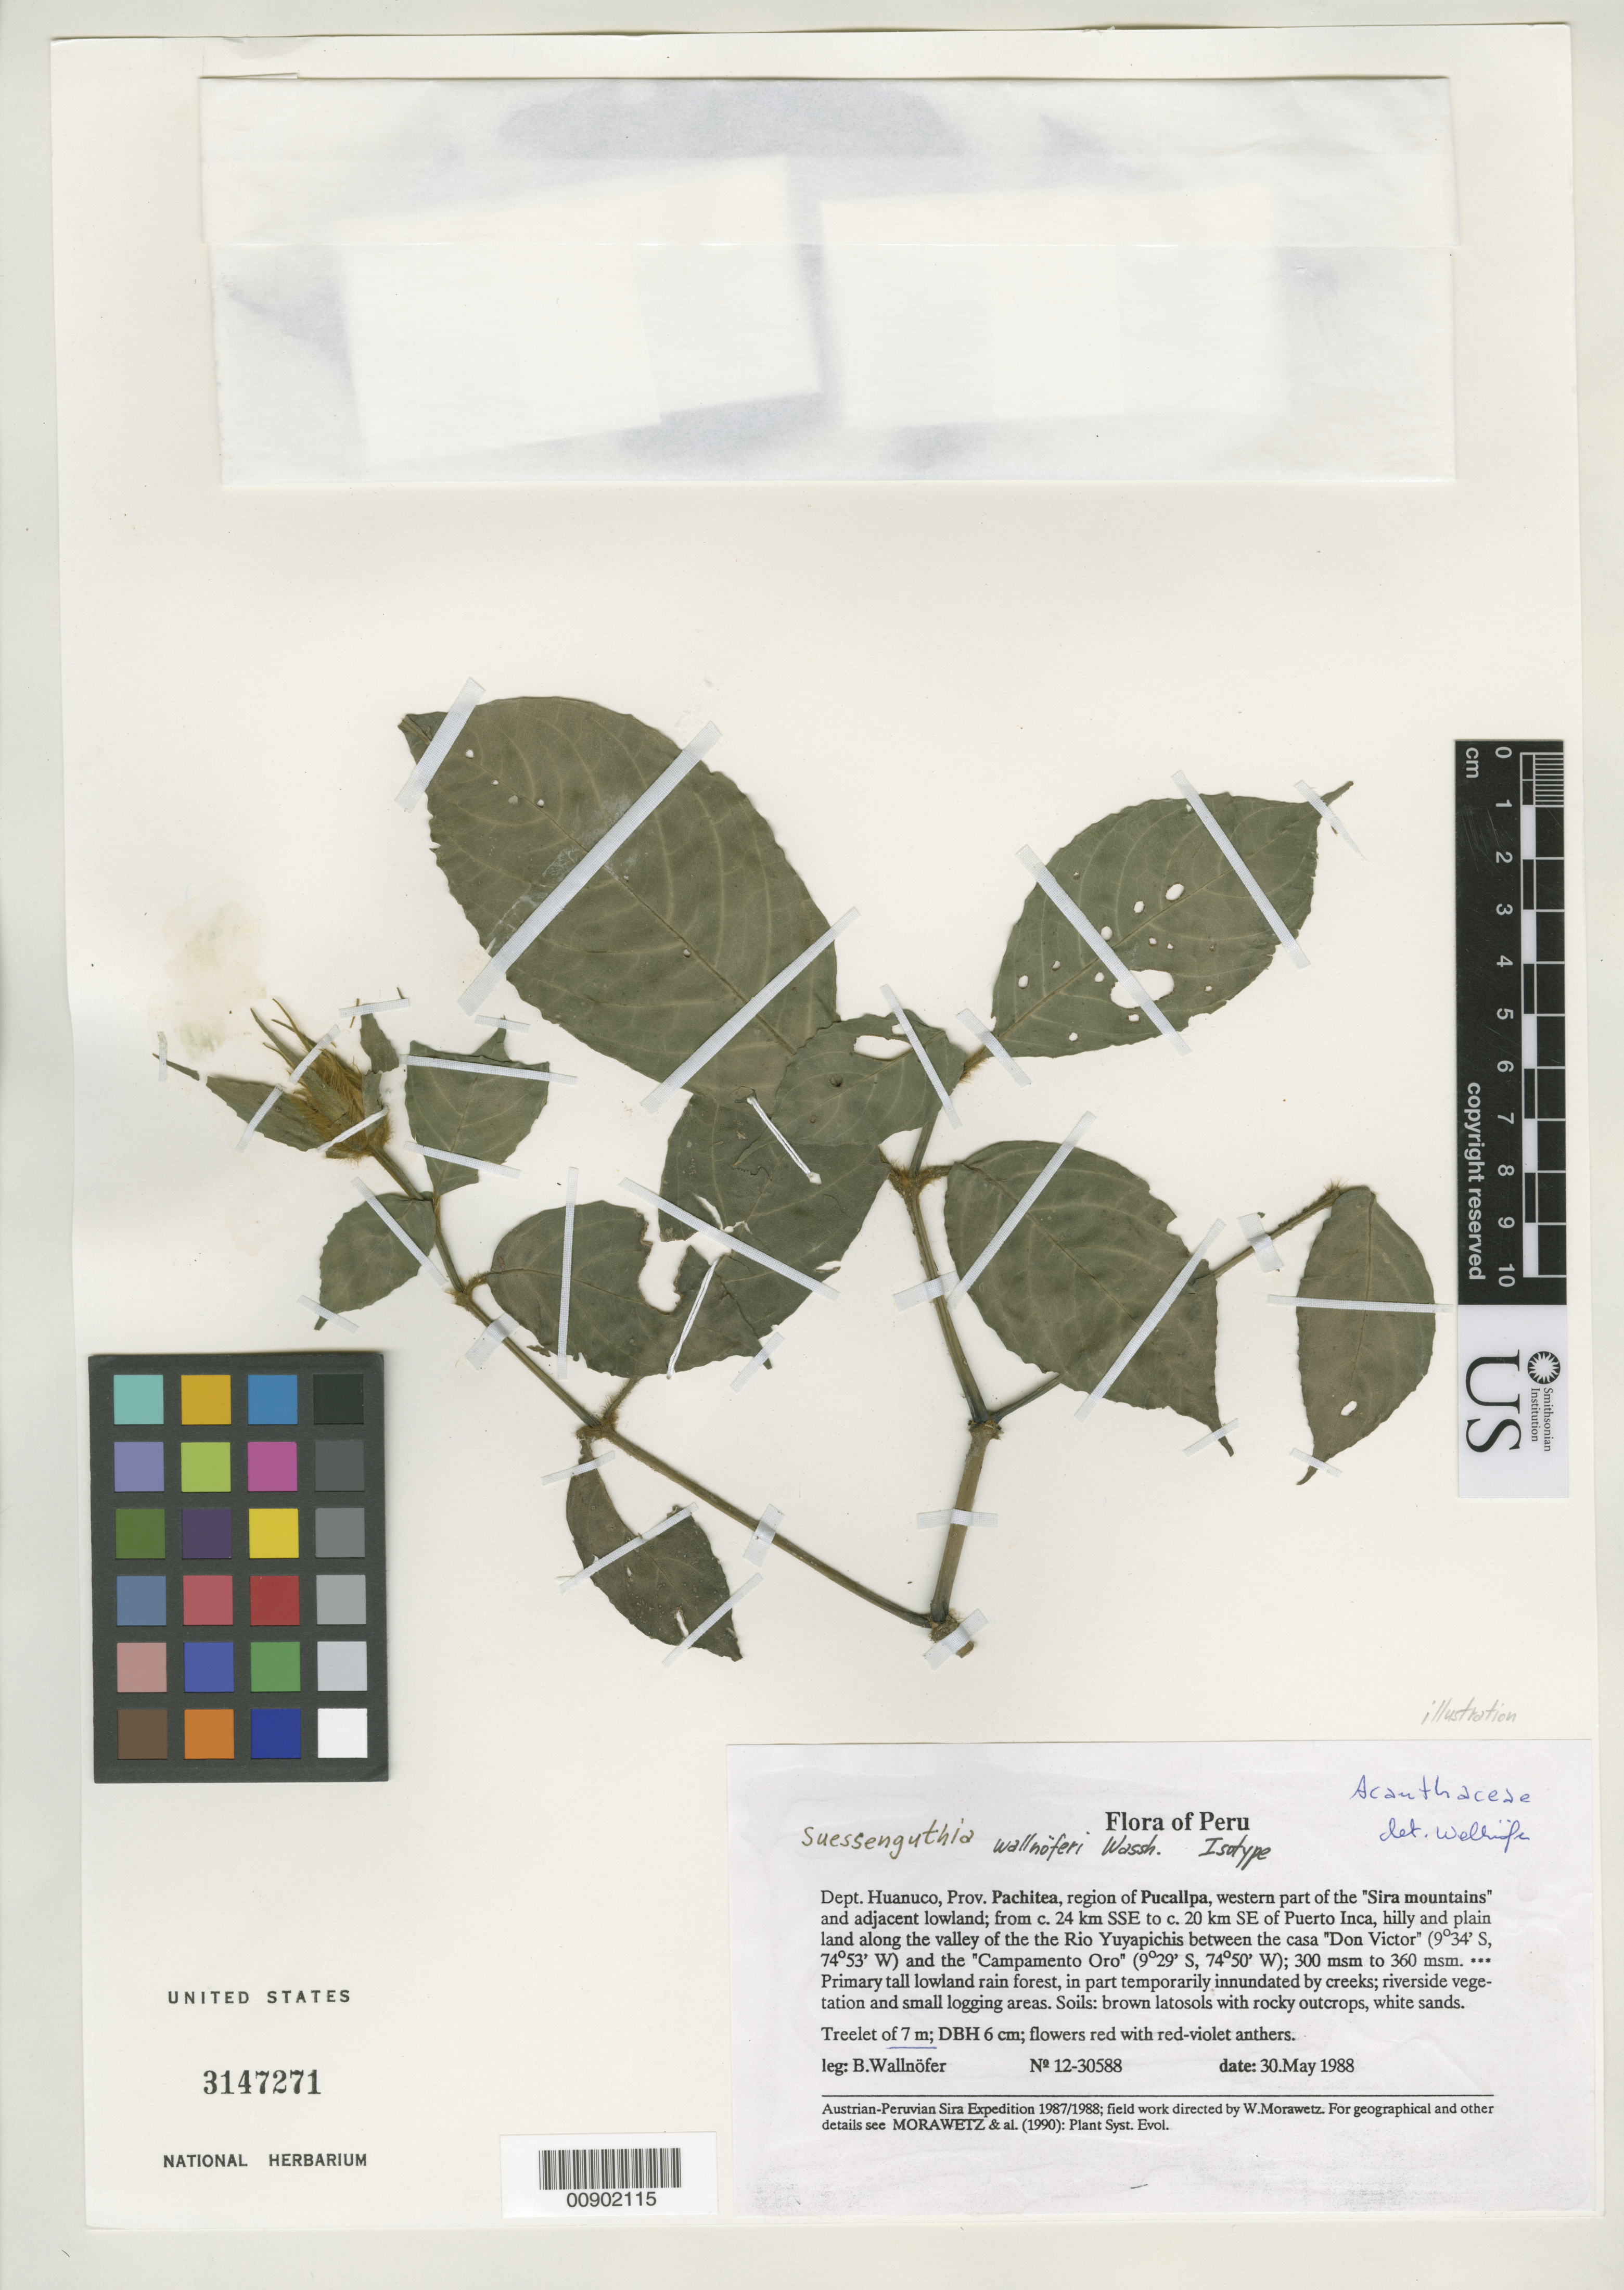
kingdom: Plantae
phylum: Tracheophyta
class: Magnoliopsida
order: Lamiales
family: Acanthaceae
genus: Suessenguthia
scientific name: Suessenguthia wallnoeferi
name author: Wassh.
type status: Isotype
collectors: B. Wallnöfer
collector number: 12-30588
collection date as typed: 30 May 1988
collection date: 1988-05-30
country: Peru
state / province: Huánuco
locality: Dept. Huanuco, Prov. Pachitea, region of Pucallpa, western part of the "Sira mountains" and adjacent lowland; from c. 24 km SSE to c. 20 km SE of Puerto Inca, valley of the Rio Yuyapichis between the casa "Don Victor" and the "Campamento Oro".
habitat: Primary tall lowland rain forest, in part temporarily inundated by creeks; riverside vegetation and small logging areas. Soils: brown latosols with rocky outcrops, white sands.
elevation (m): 300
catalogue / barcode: US 3147271